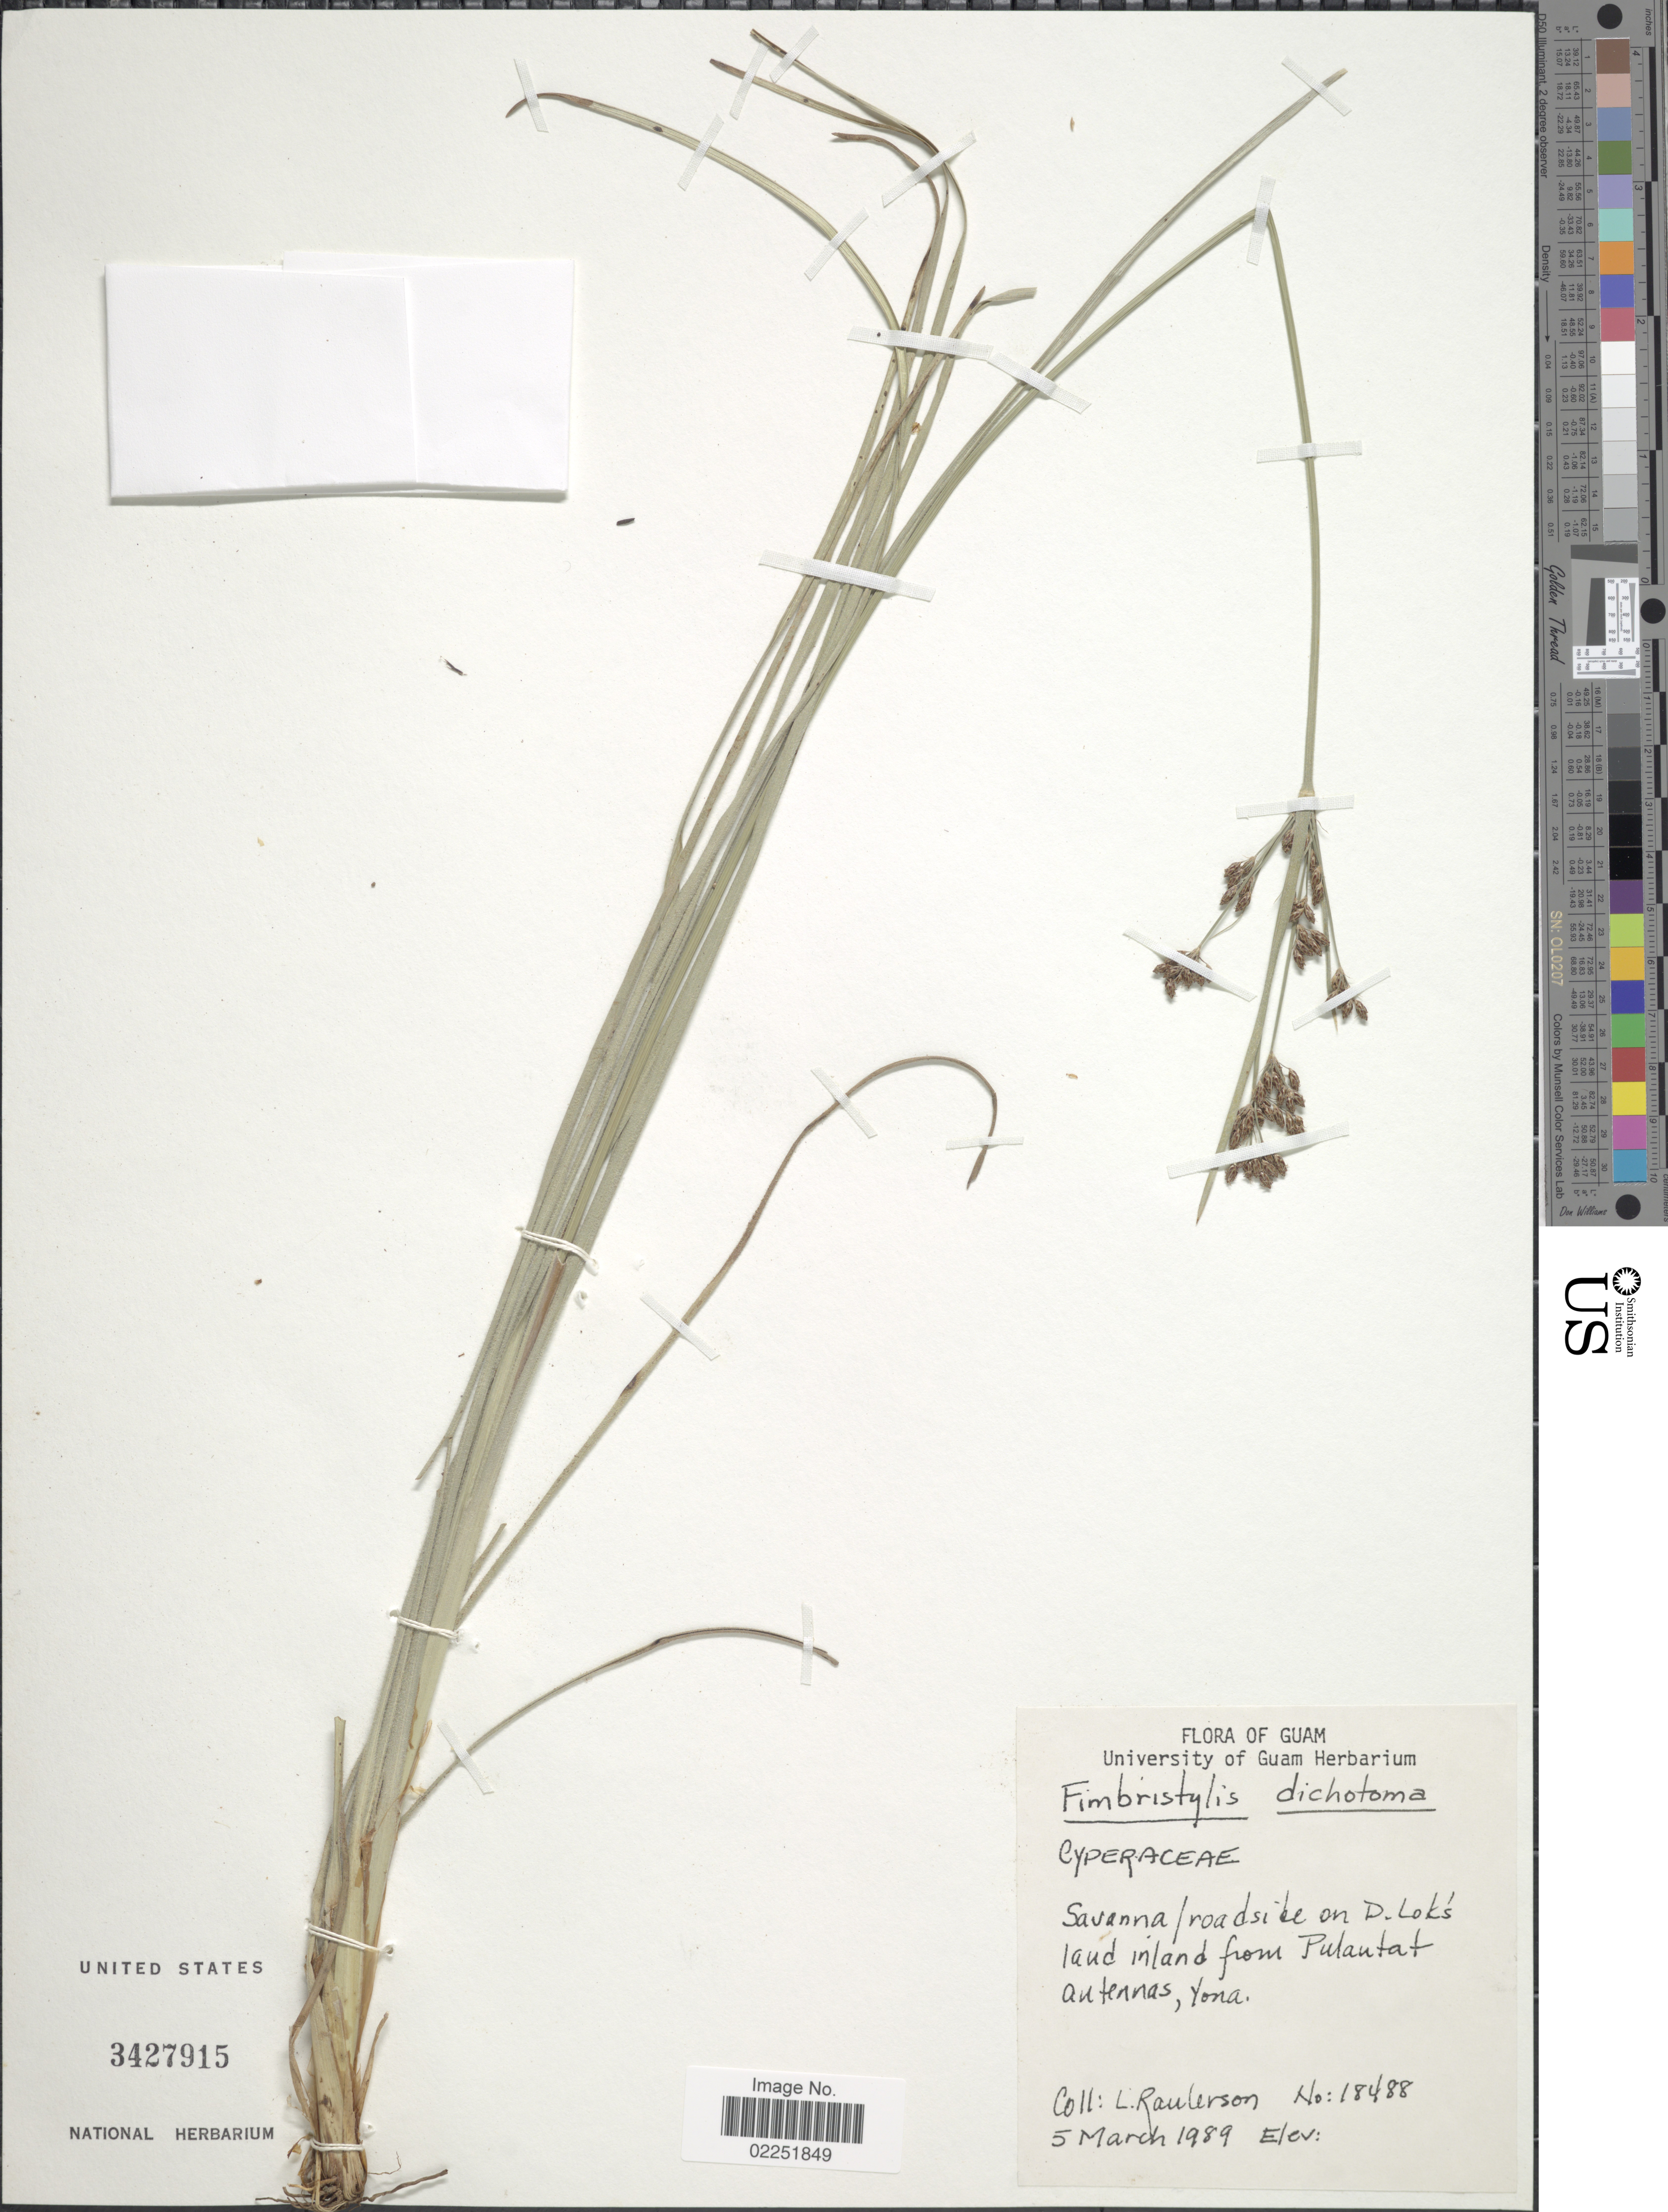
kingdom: Plantae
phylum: Tracheophyta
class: Liliopsida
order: Poales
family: Cyperaceae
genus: Fimbristylis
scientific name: Fimbristylis dichotoma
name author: (L.) Vahl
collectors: L. Raulerson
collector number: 18488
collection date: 1989-03-05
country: Guam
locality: Savanna/ roadside on D. Lok's land inland from Pulautat antennas, Yona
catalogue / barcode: US 3427915